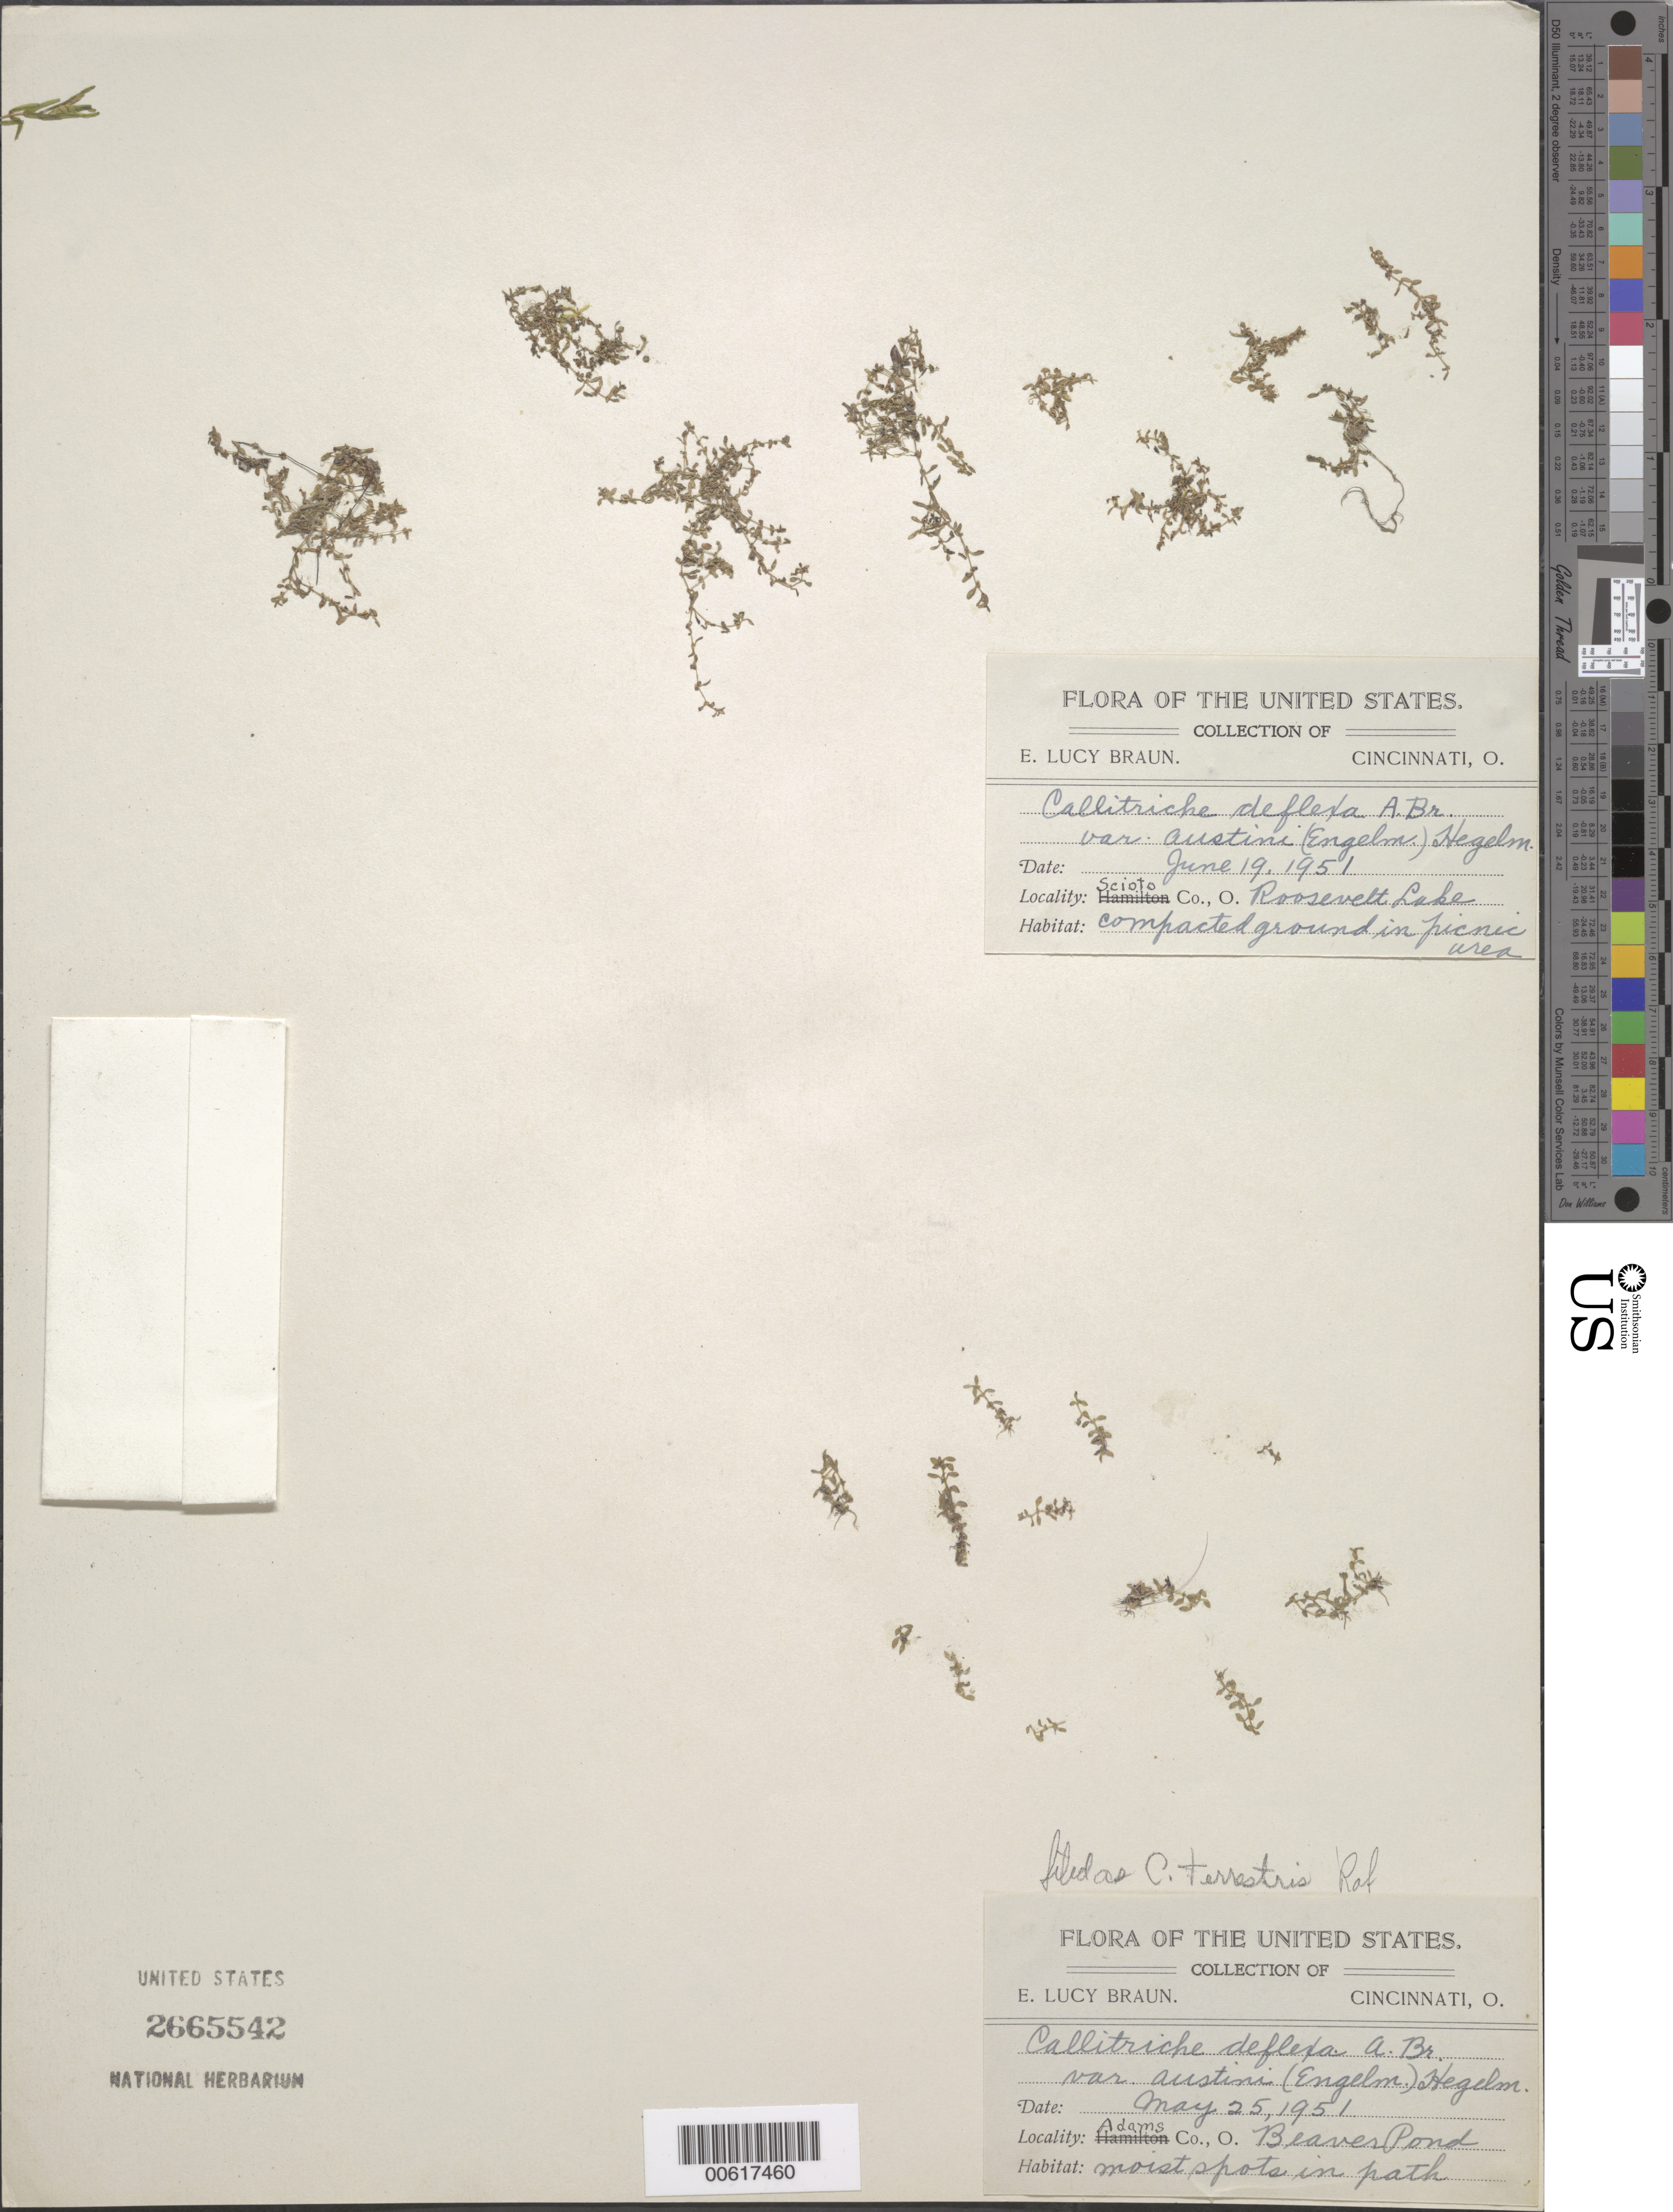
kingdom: Plantae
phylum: Tracheophyta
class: Magnoliopsida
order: Lamiales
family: Plantaginaceae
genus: Callitriche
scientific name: Callitriche terrestris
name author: Raf.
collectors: E. L. Braun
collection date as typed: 25 May 1951 and 19 Jun 1951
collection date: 1951-05-25,1951-06-19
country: United States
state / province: Ohio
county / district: Adams / Scioto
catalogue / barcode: US 2665542